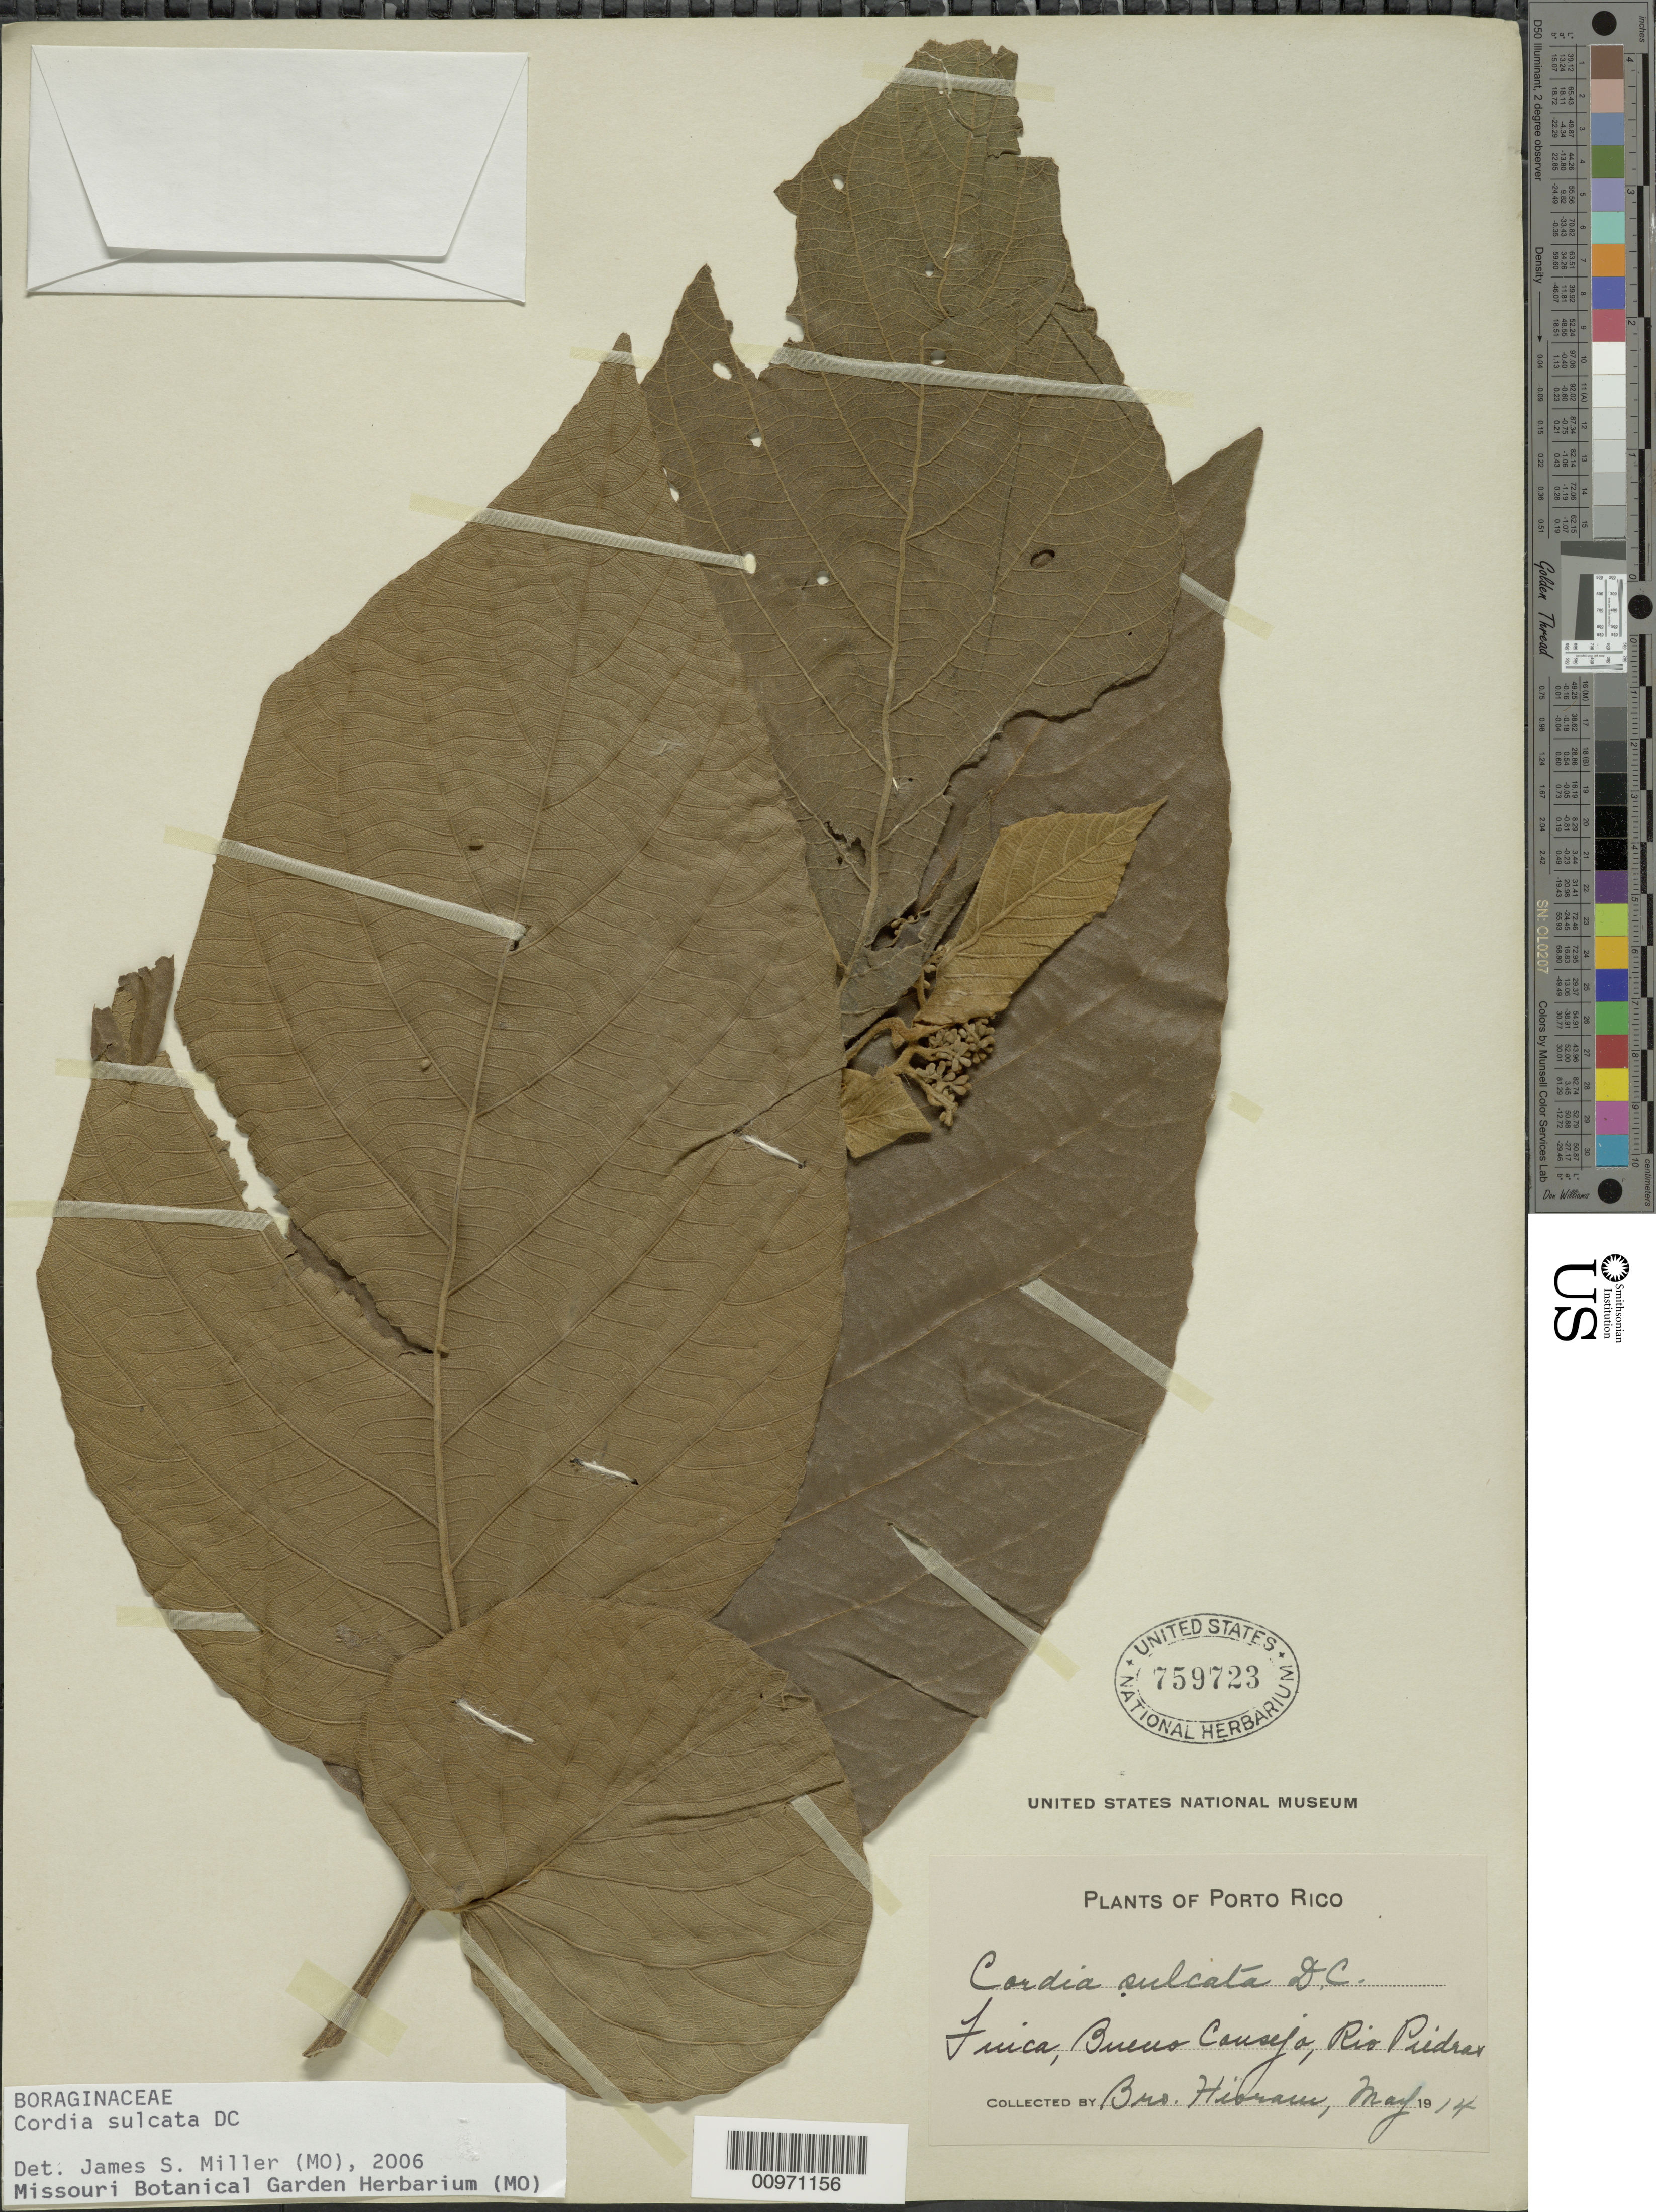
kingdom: Plantae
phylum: Tracheophyta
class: Magnoliopsida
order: Boraginales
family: Cordiaceae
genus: Cordia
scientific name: Cordia sulcata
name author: DC.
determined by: Miller, James S., (MO), Missouri Botanical Garden (UNITED STATES)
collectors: Bro. Hioram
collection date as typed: May 1914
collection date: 1914-05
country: Puerto Rico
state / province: San Juan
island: Puerto Rico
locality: Finca, Bueno Canseja, Rio Piedras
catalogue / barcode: US 759723